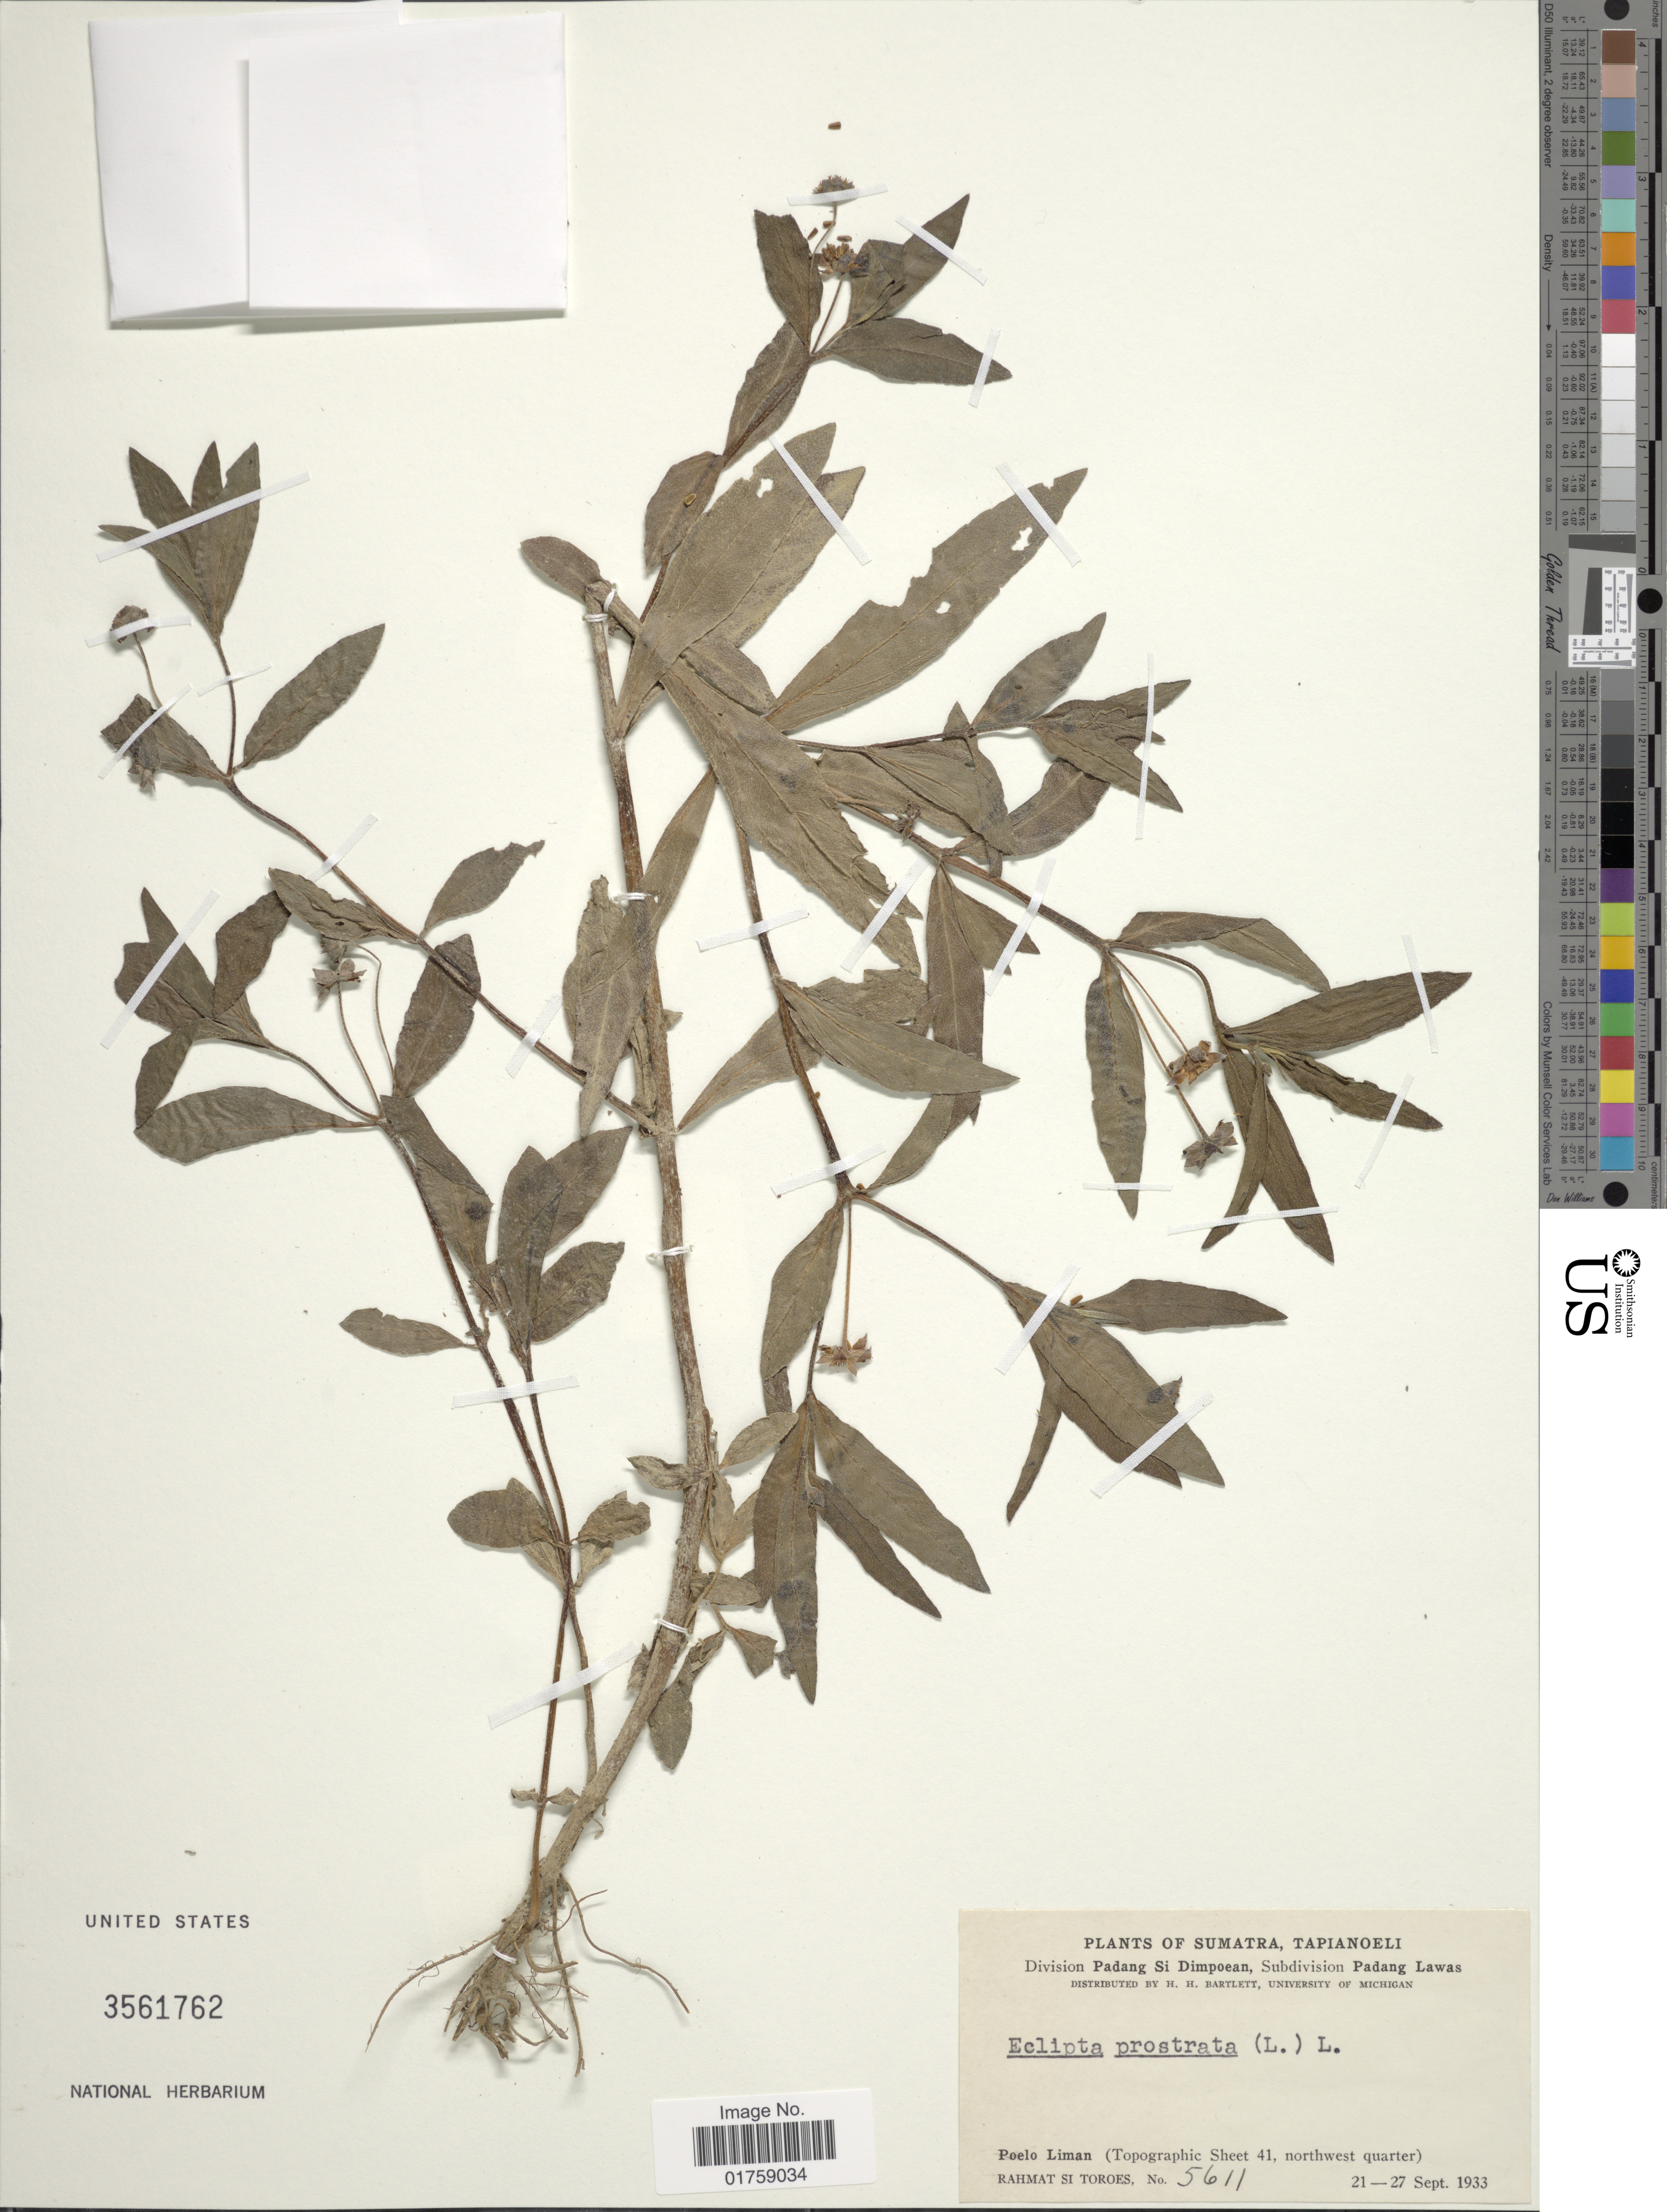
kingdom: Plantae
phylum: Tracheophyta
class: Magnoliopsida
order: Asterales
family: Asteraceae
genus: Eclipta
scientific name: Eclipta prostrata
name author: (L.) L.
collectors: Rahmat Si Boeea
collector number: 5611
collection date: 1933-09-21/1933-09-27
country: Indonesia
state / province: Sumatra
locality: Sumatra, Tapianoeli. Division Padang Si Dimpoeanm Subdivision Padang Lawas. peolo Liman (Topograpich Sheet 41, northwest quarter0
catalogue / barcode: US 3561762